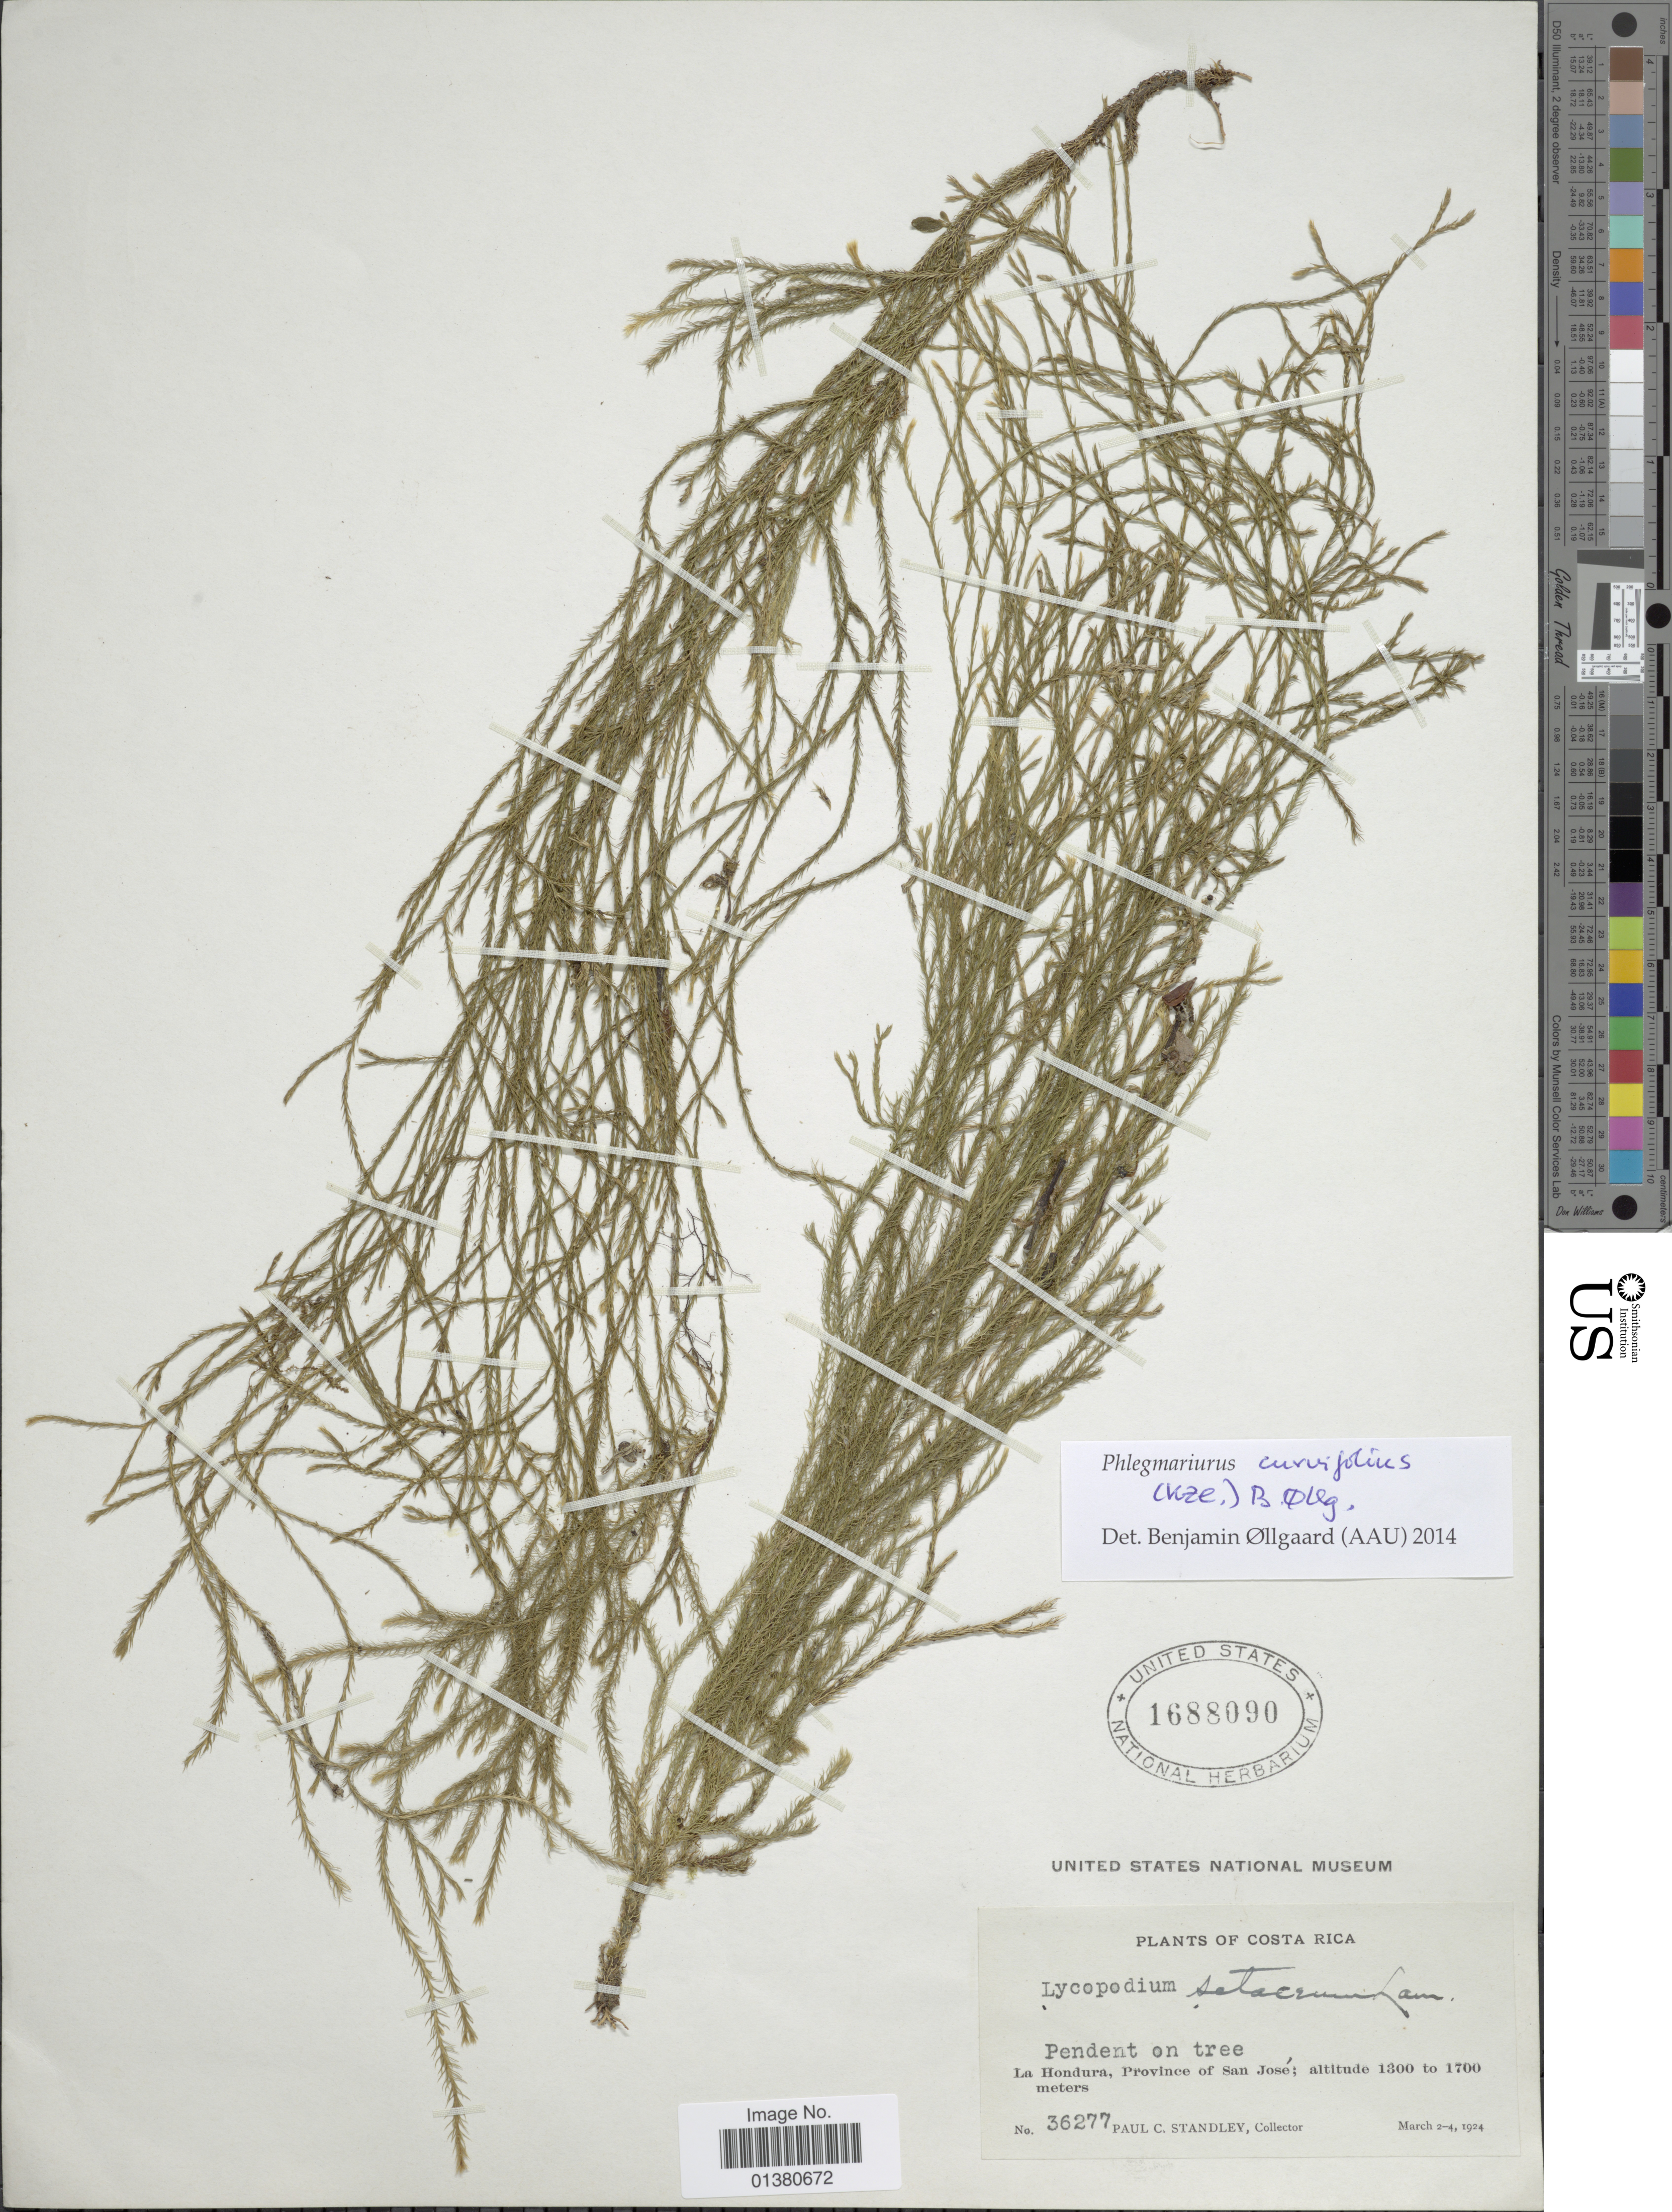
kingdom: Plantae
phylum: Tracheophyta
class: Lycopodiopsida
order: Lycopodiales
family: Lycopodiaceae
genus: Phlegmariurus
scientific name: Phlegmariurus curvifolius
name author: (Kunze) B. Øllg.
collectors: P. C. Standley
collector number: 36277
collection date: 1924-03-02/1924-03-04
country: Costa Rica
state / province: San José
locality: La Hondura, province of San José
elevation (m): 1300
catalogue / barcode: US 1688090